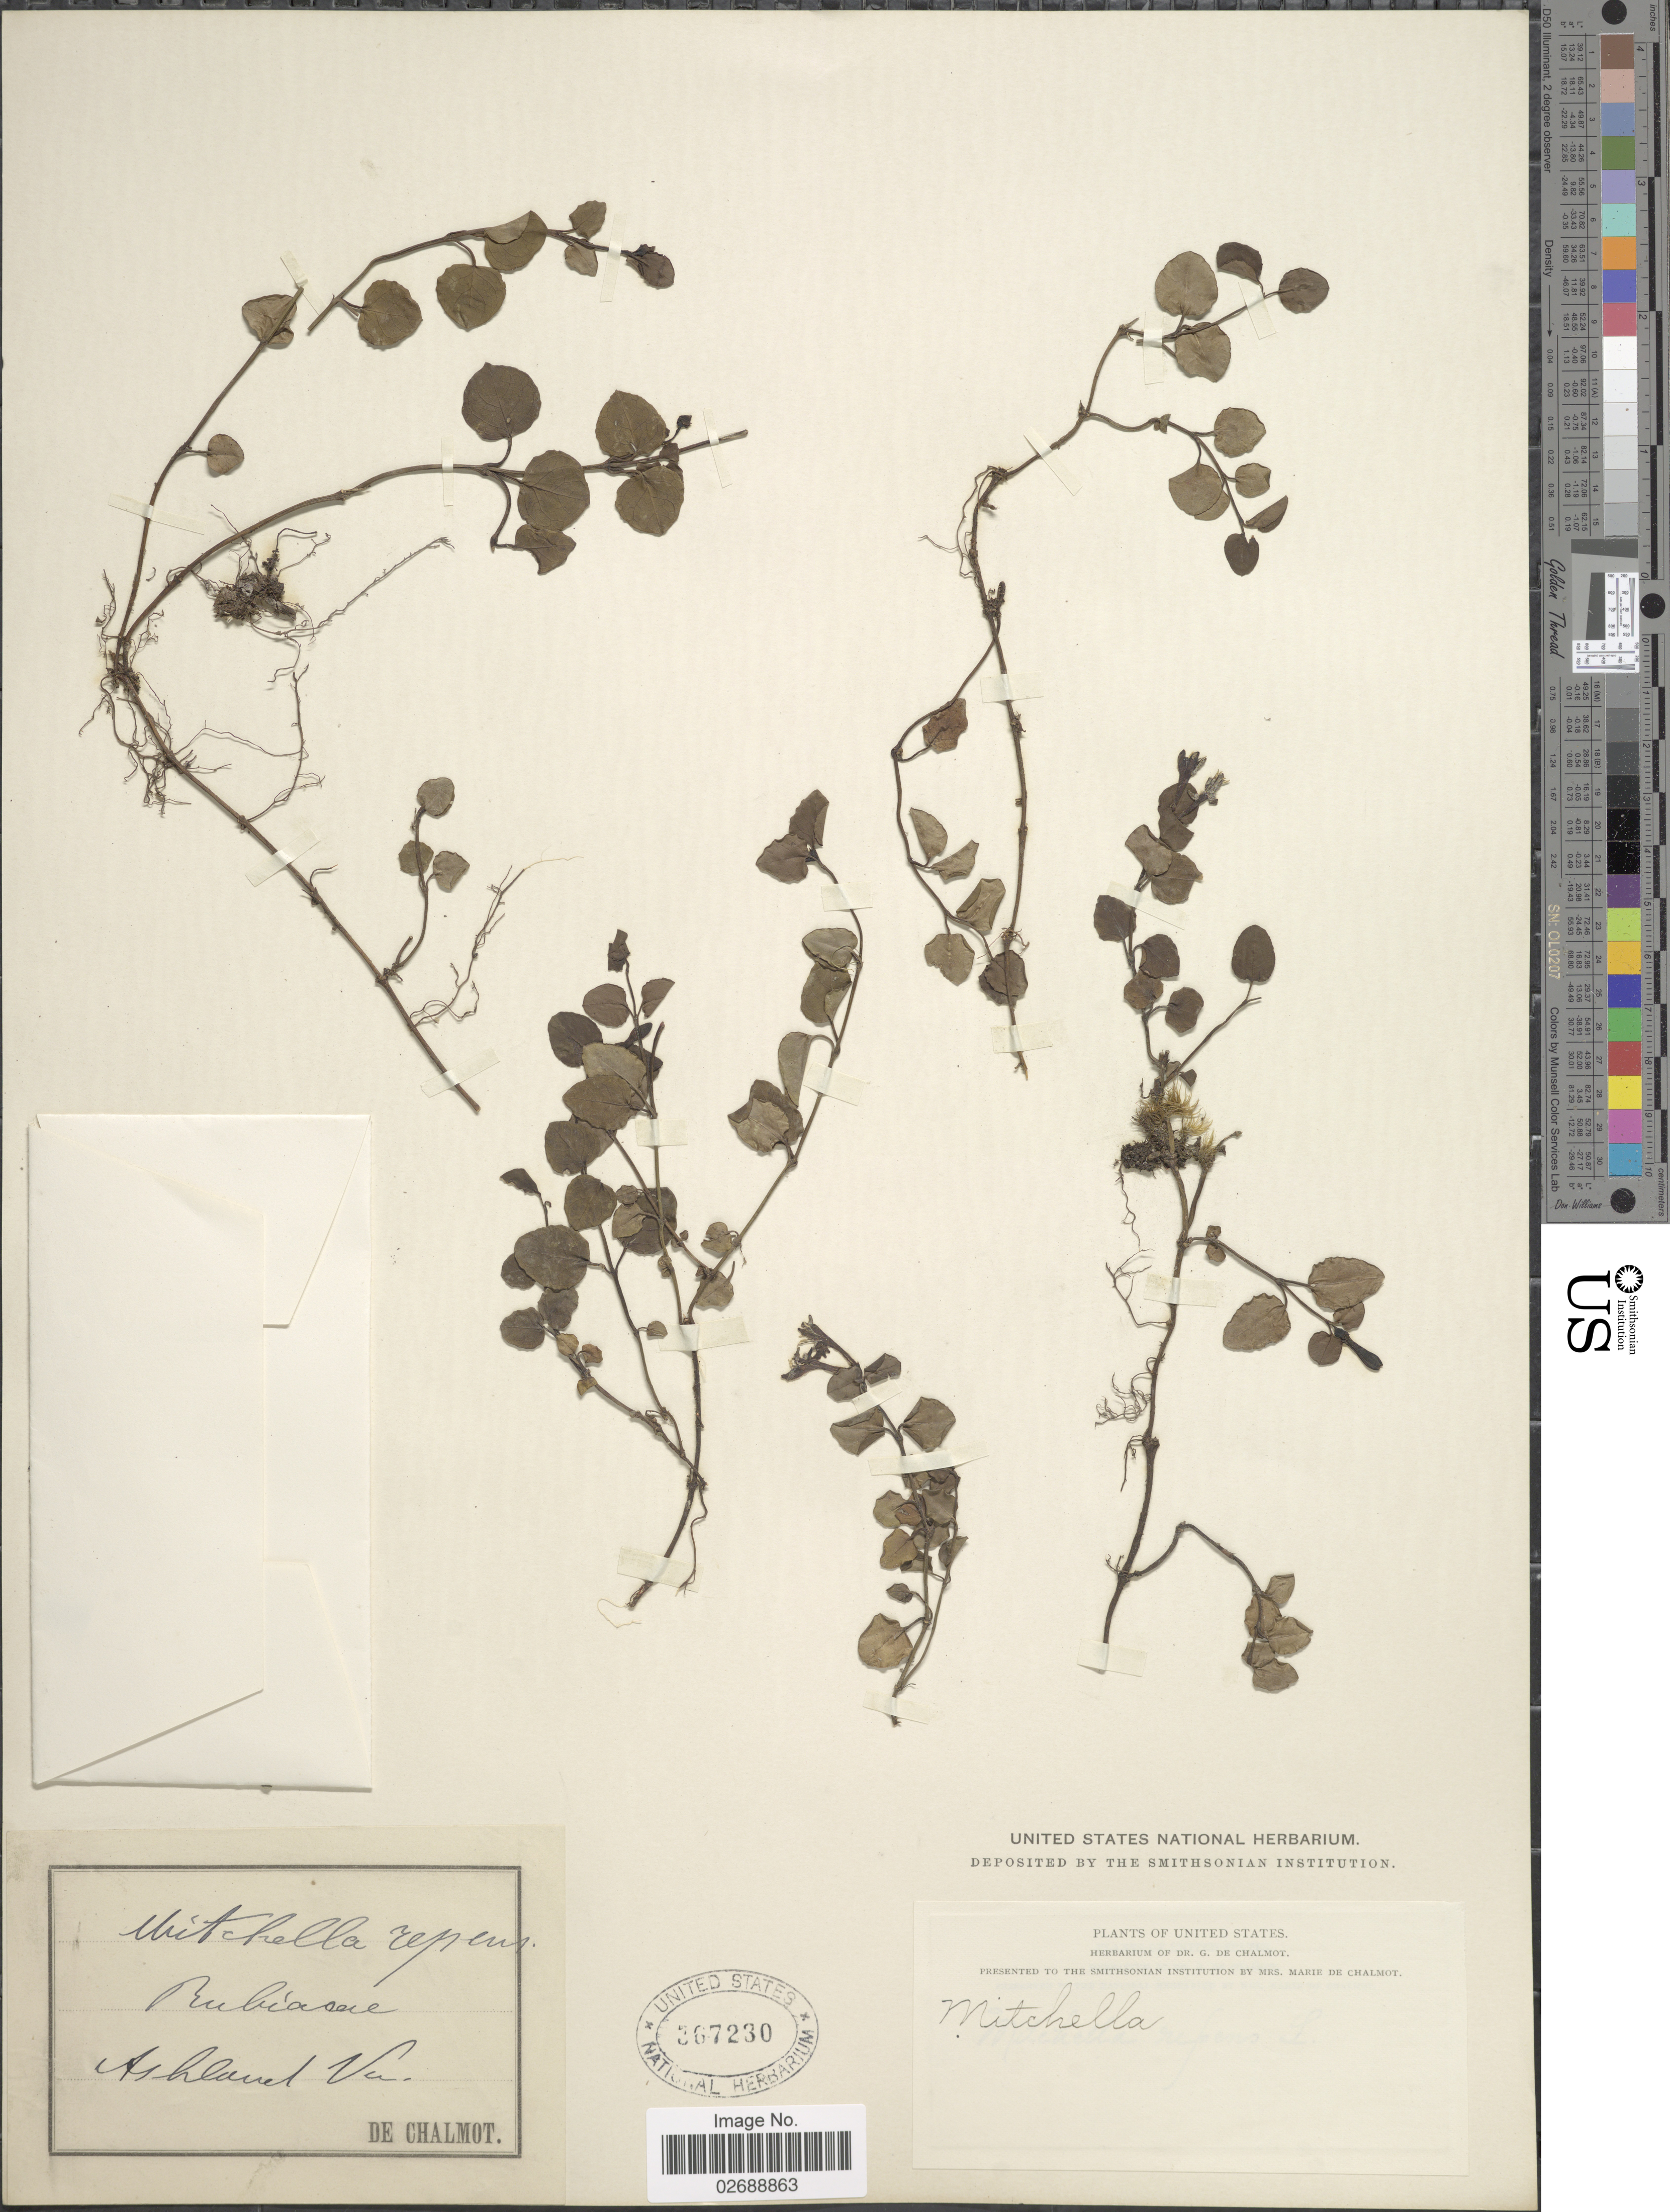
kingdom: Plantae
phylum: Tracheophyta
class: Magnoliopsida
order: Gentianales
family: Rubiaceae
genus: Mitchella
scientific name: Mitchella repens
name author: L.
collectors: G. de Chalmot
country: United States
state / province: Virginia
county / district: Hanover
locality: Ashland.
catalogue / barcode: US 367230